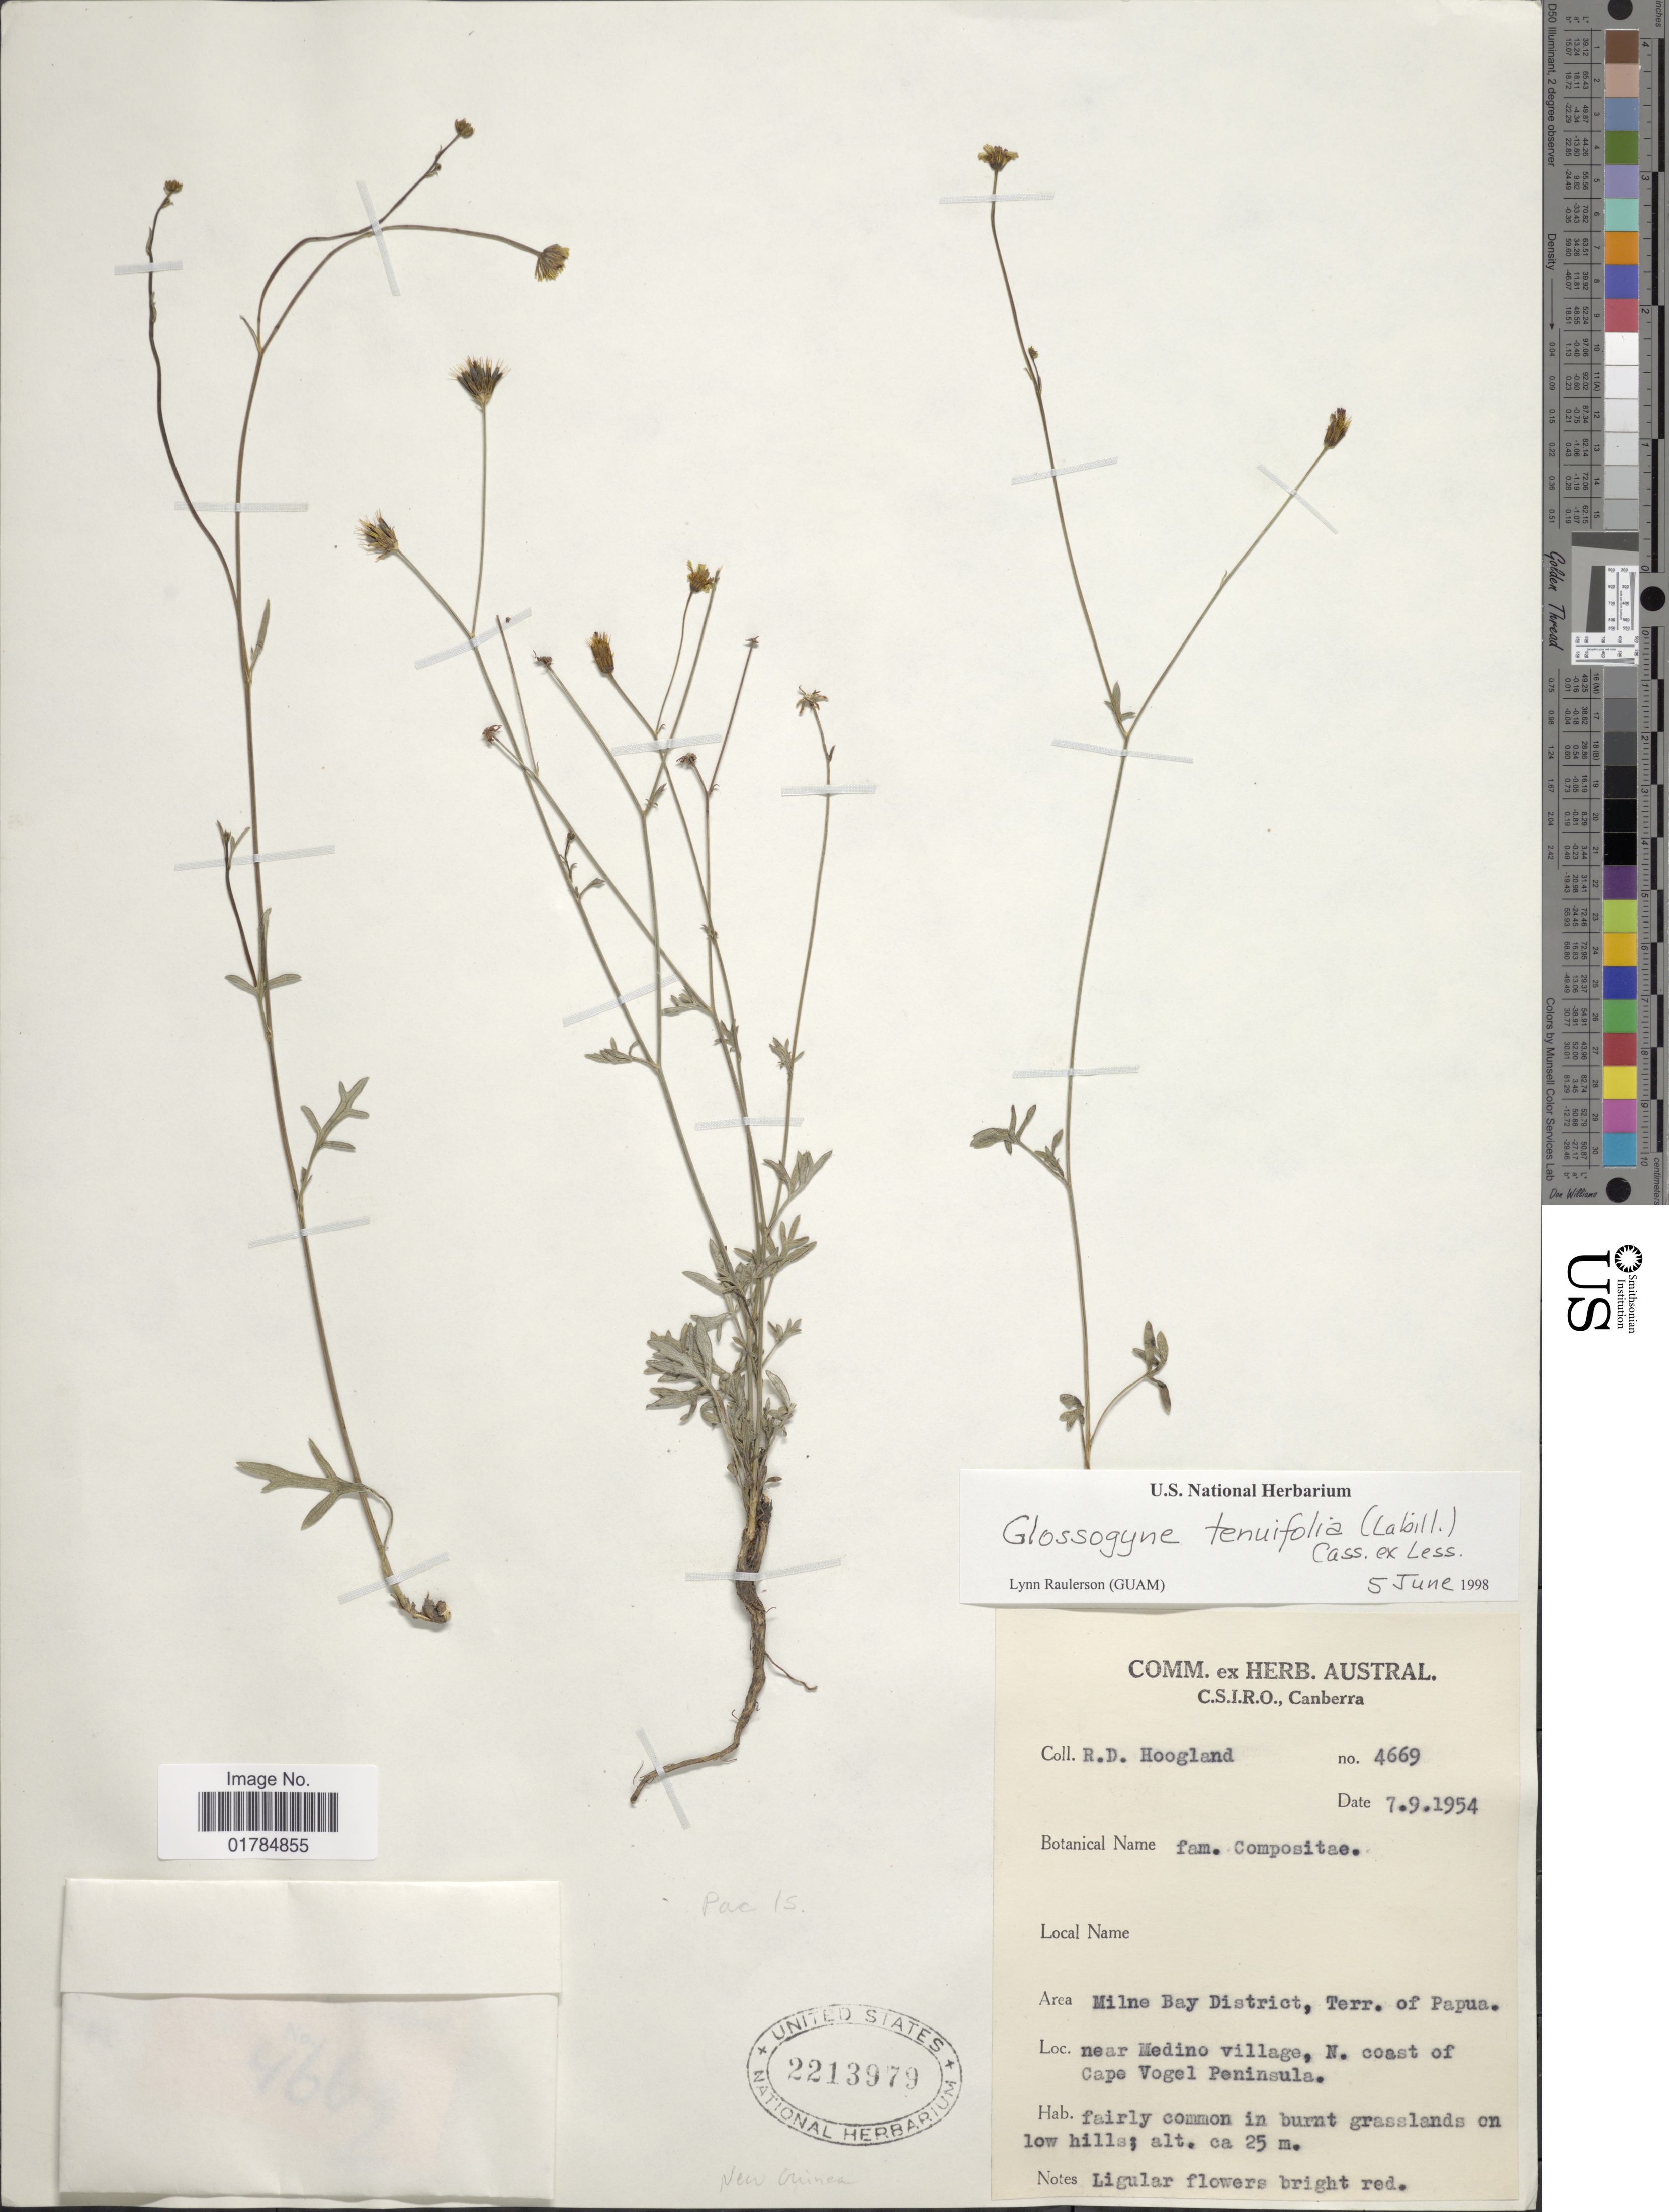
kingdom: Plantae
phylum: Tracheophyta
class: Magnoliopsida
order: Asterales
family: Asteraceae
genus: Glossogyne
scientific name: Glossogyne tenuifolia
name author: (Labill.)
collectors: R. D. Hoogland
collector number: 4669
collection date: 1954-09-07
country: Papua New Guinea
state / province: Milne Bay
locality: Terr. of Papua, near Medino village, N. coast of Cape Vogel Peninsula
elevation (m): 25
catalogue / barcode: US 2213979